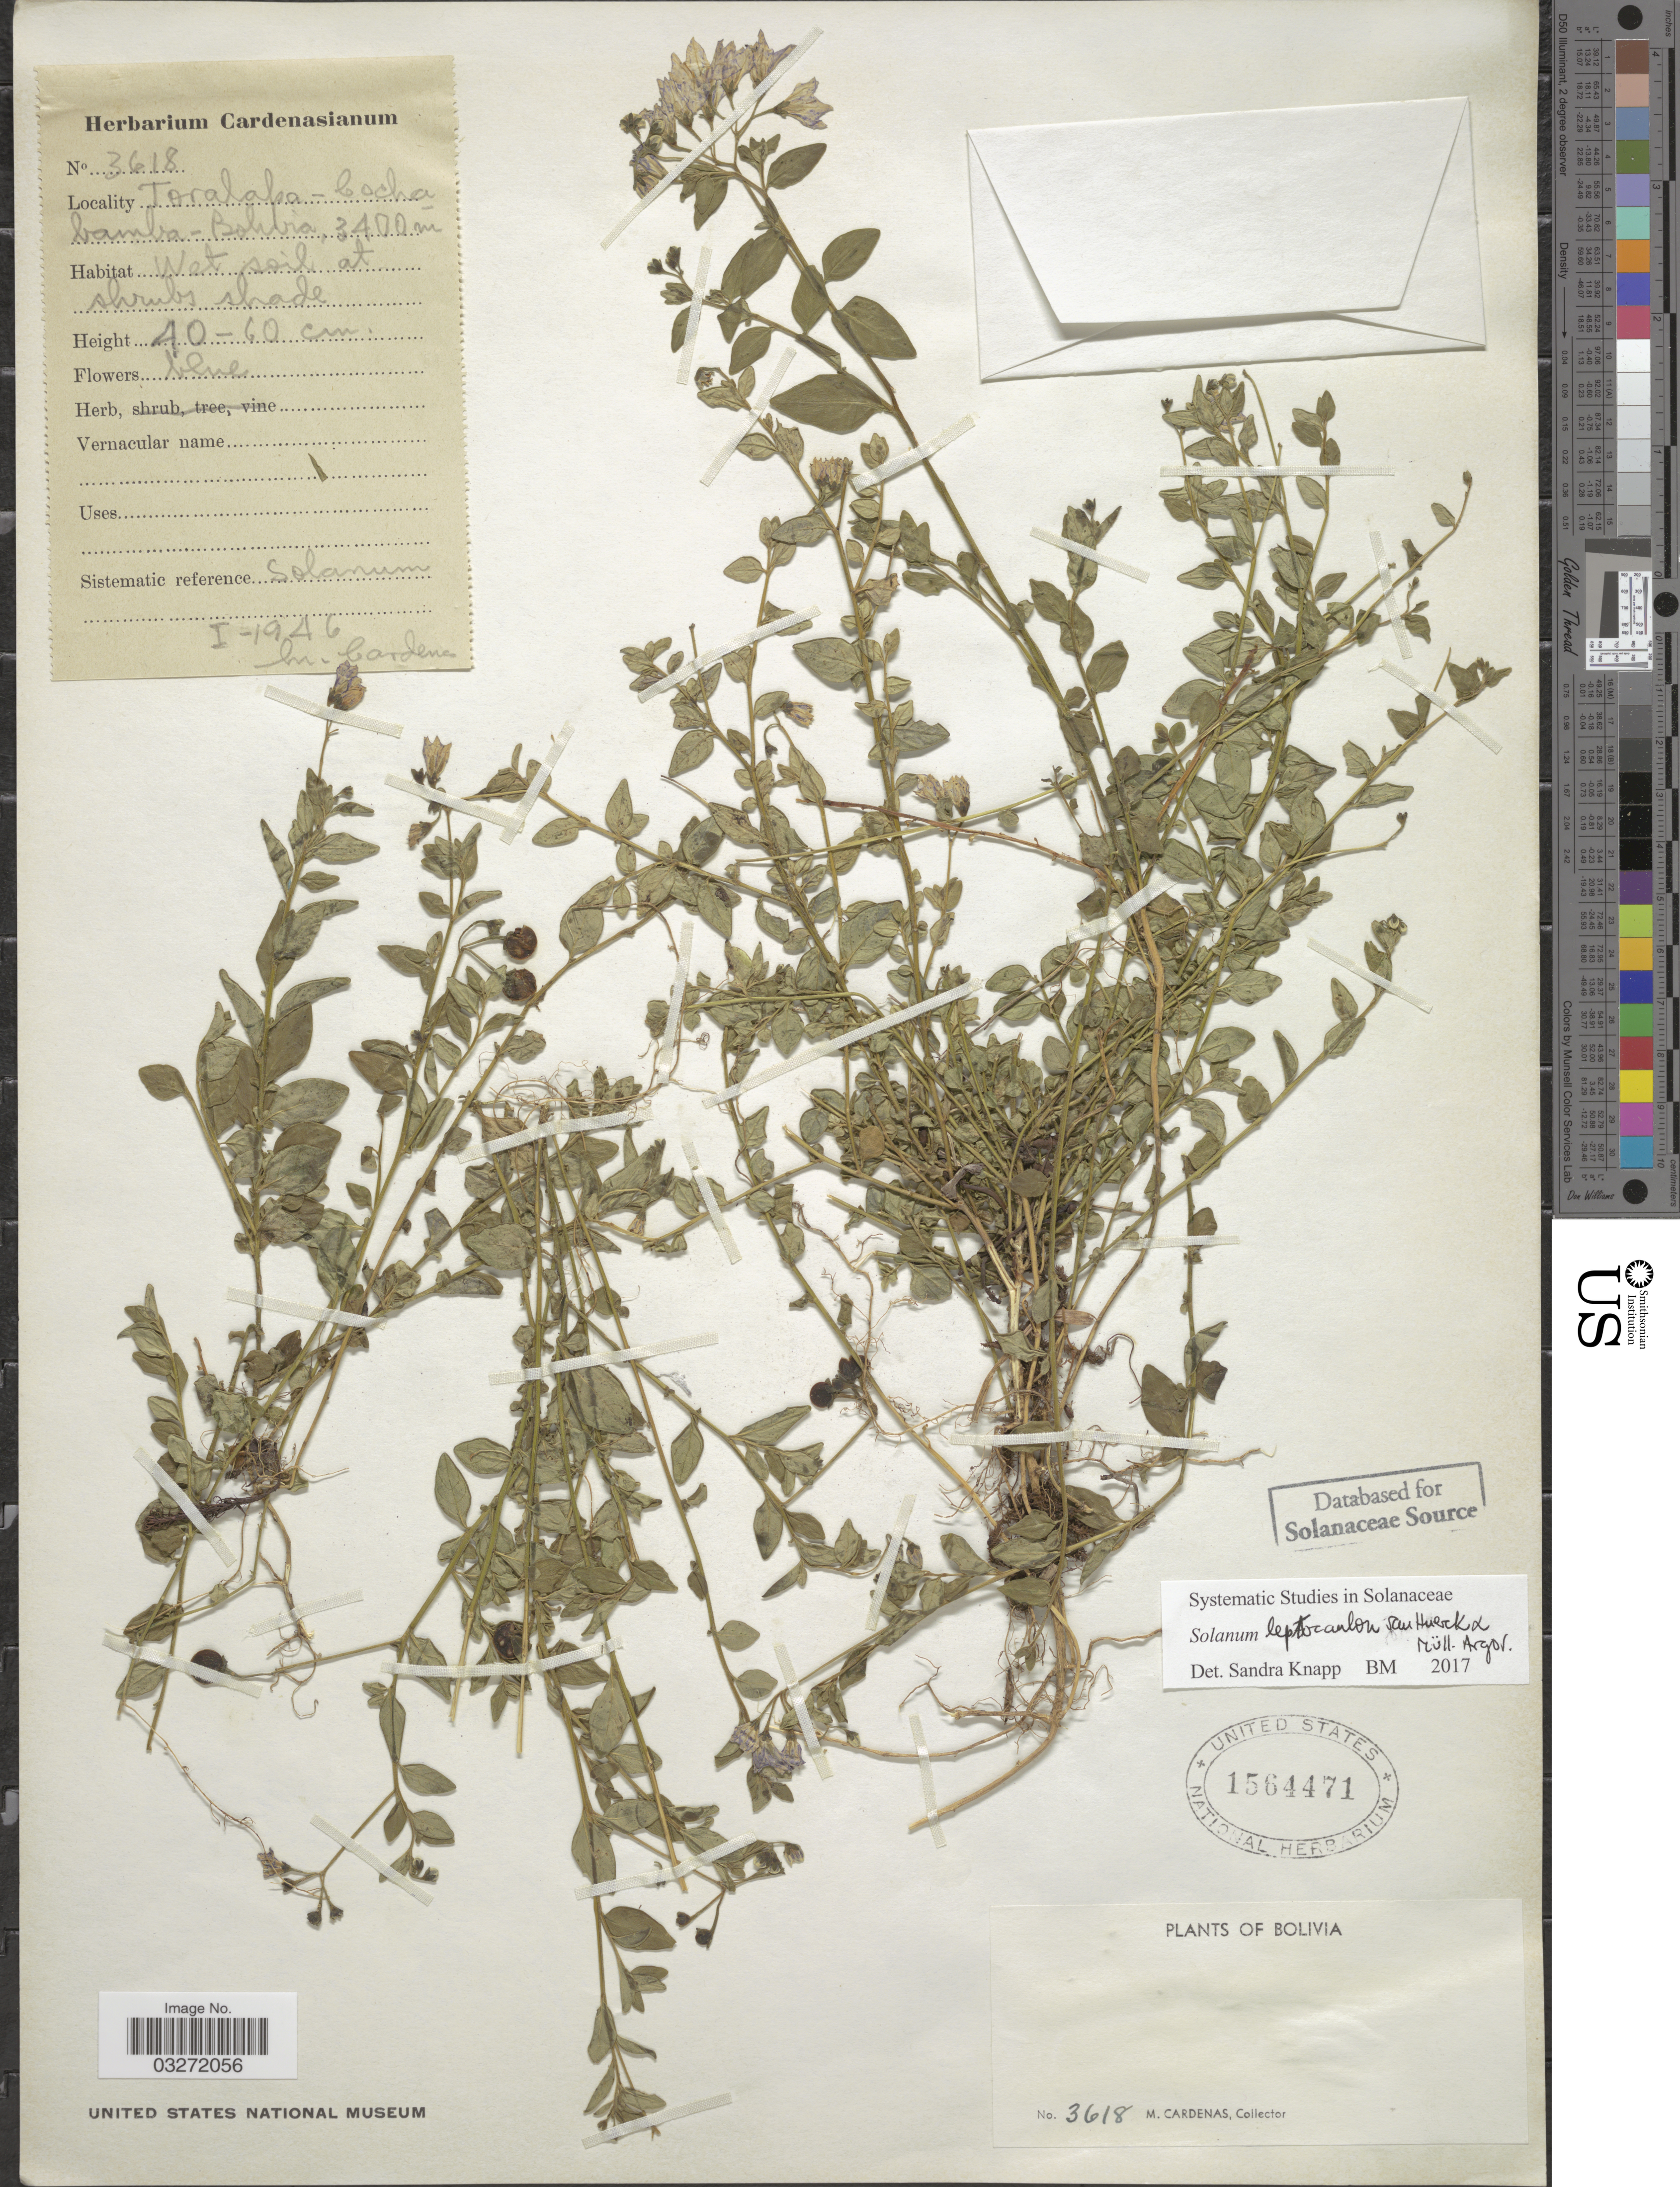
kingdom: Plantae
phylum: Tracheophyta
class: Magnoliopsida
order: Solanales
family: Solanaceae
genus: Solanum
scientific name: Solanum leptocaulon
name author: Van Heurck & Müll. Arg.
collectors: M. Cárdenas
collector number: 3618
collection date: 1946-01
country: Bolivia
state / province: Cochabamba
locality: Toralaba - Cochabamba.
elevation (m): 3400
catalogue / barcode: US 1564471